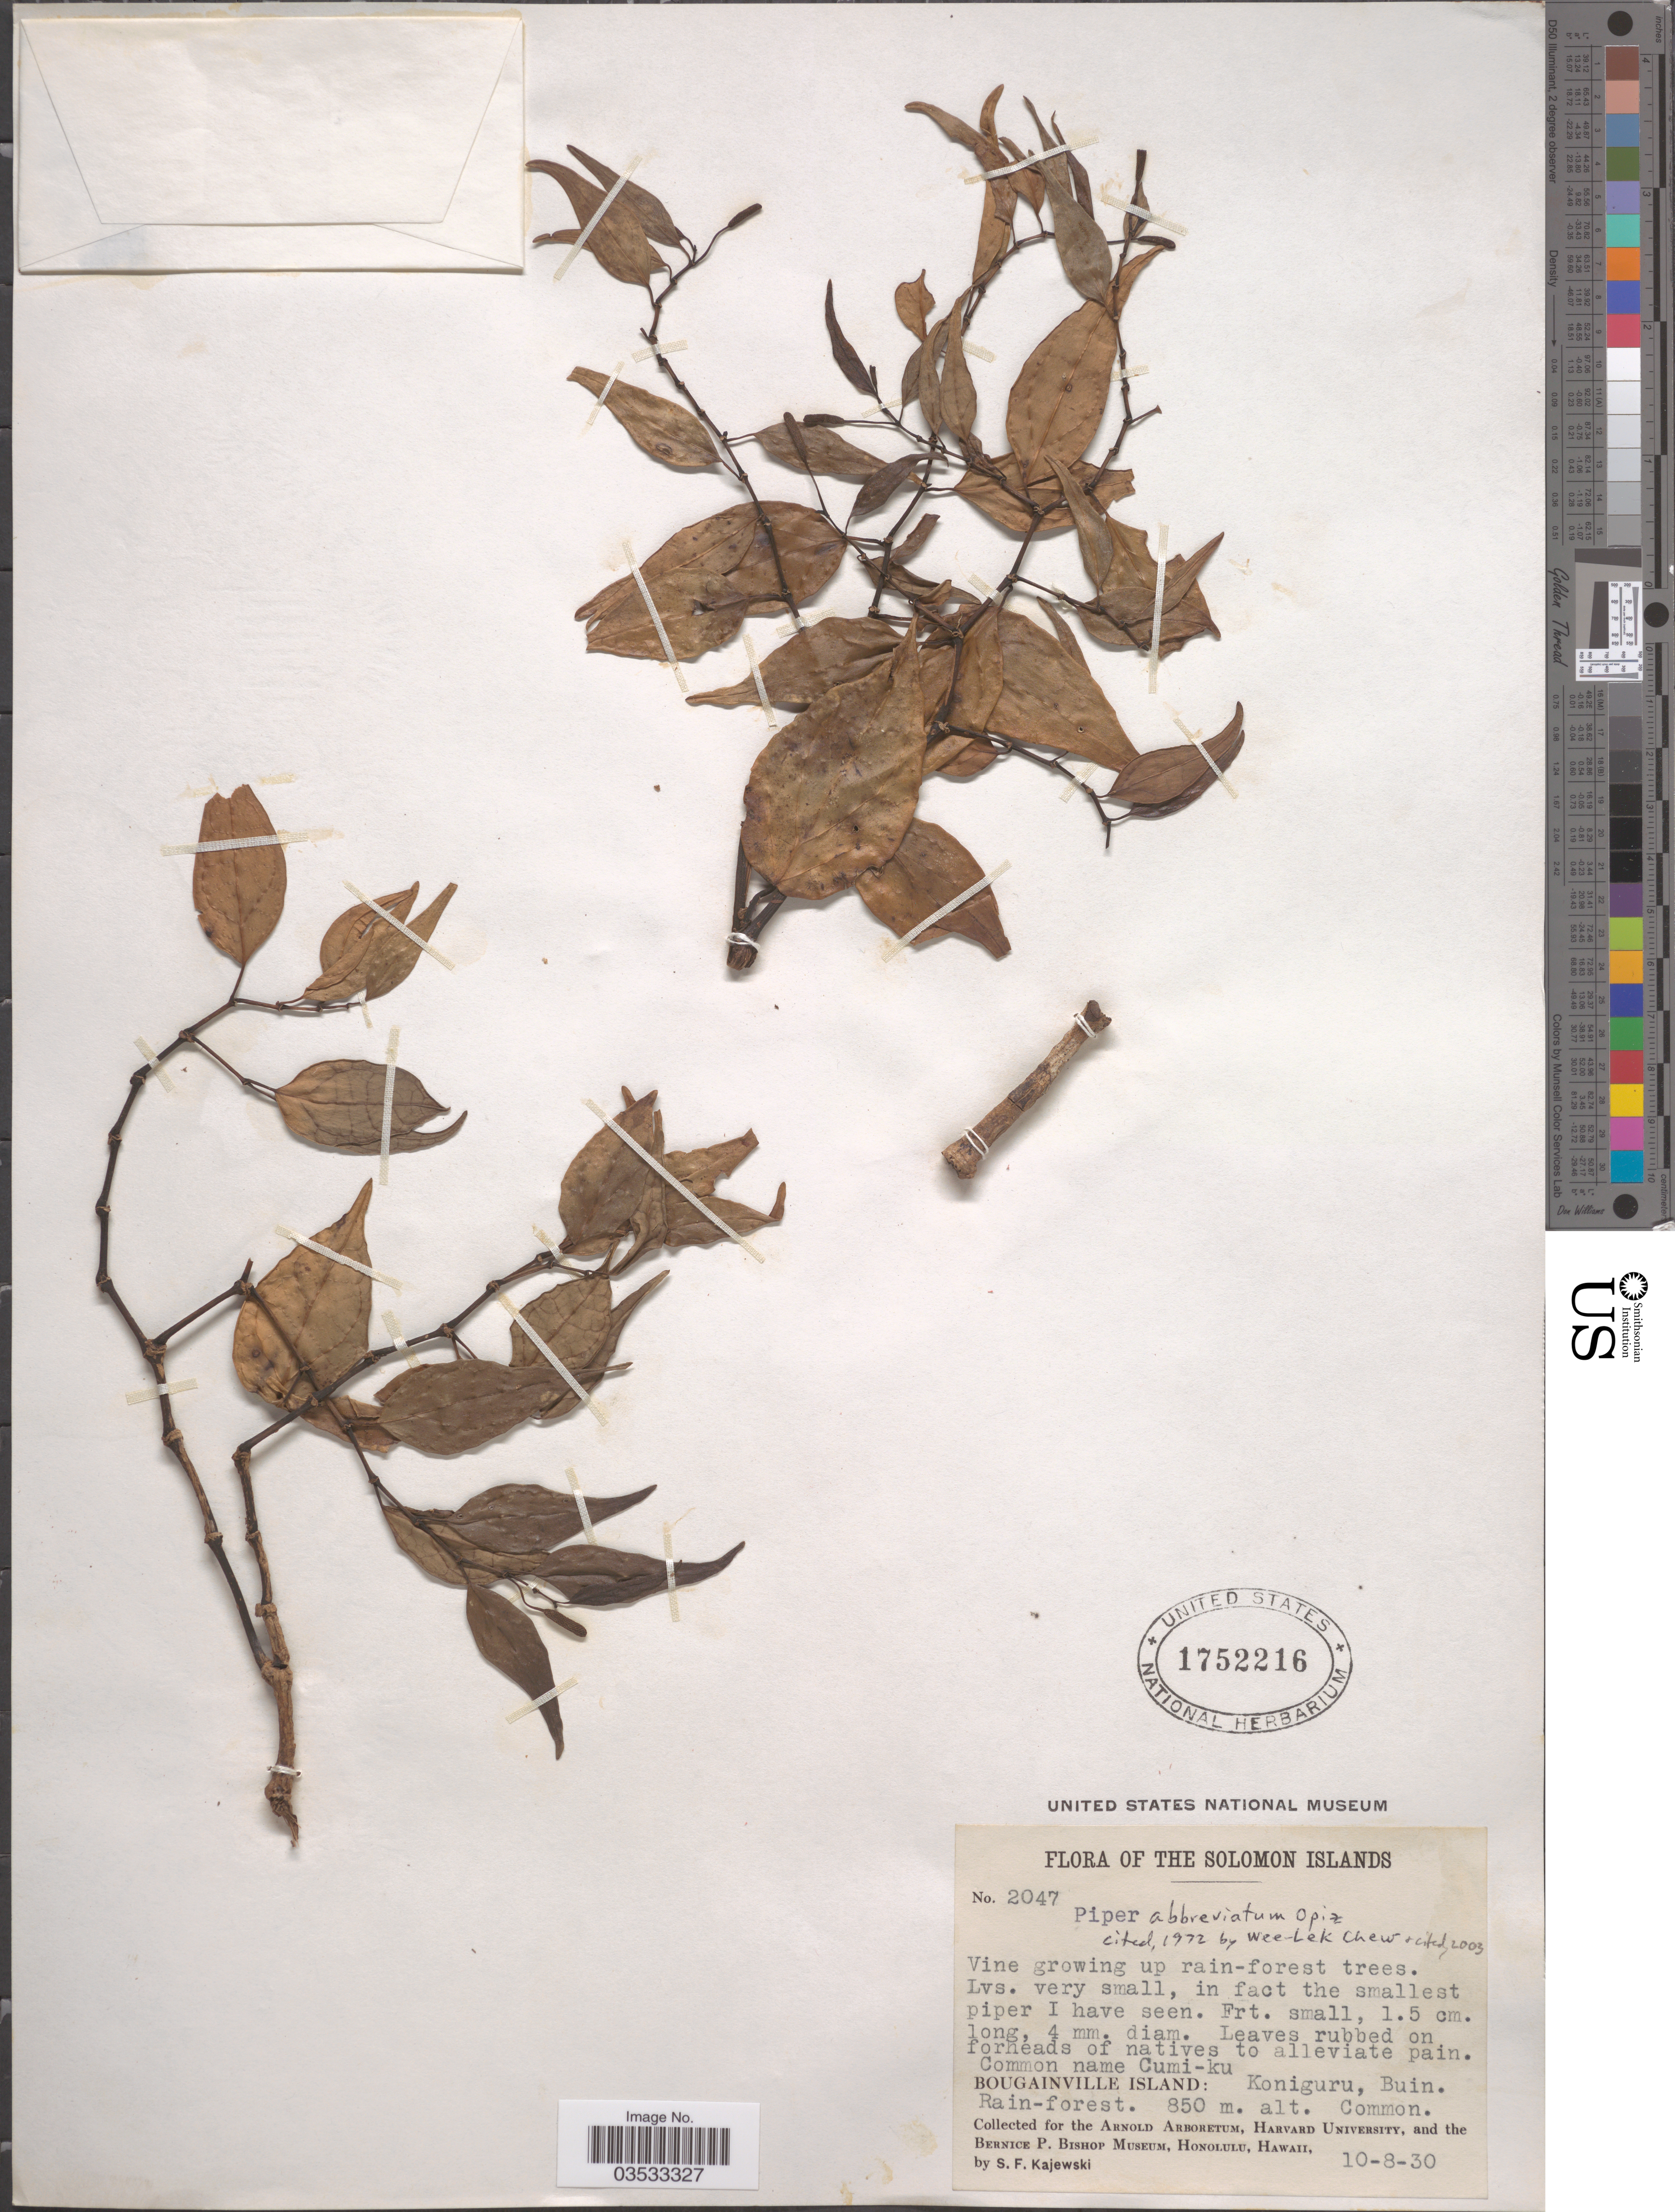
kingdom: Plantae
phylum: Tracheophyta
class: Magnoliopsida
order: Piperales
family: Piperaceae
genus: Piper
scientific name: Piper abbreviatum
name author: Opiz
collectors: S. Kajewski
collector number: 2047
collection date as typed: Transcribed d/m/y: 10/8/30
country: Papua New Guinea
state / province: Bougainville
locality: Bougainville Island. Koniguru, Buin.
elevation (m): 850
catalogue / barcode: US 1752216